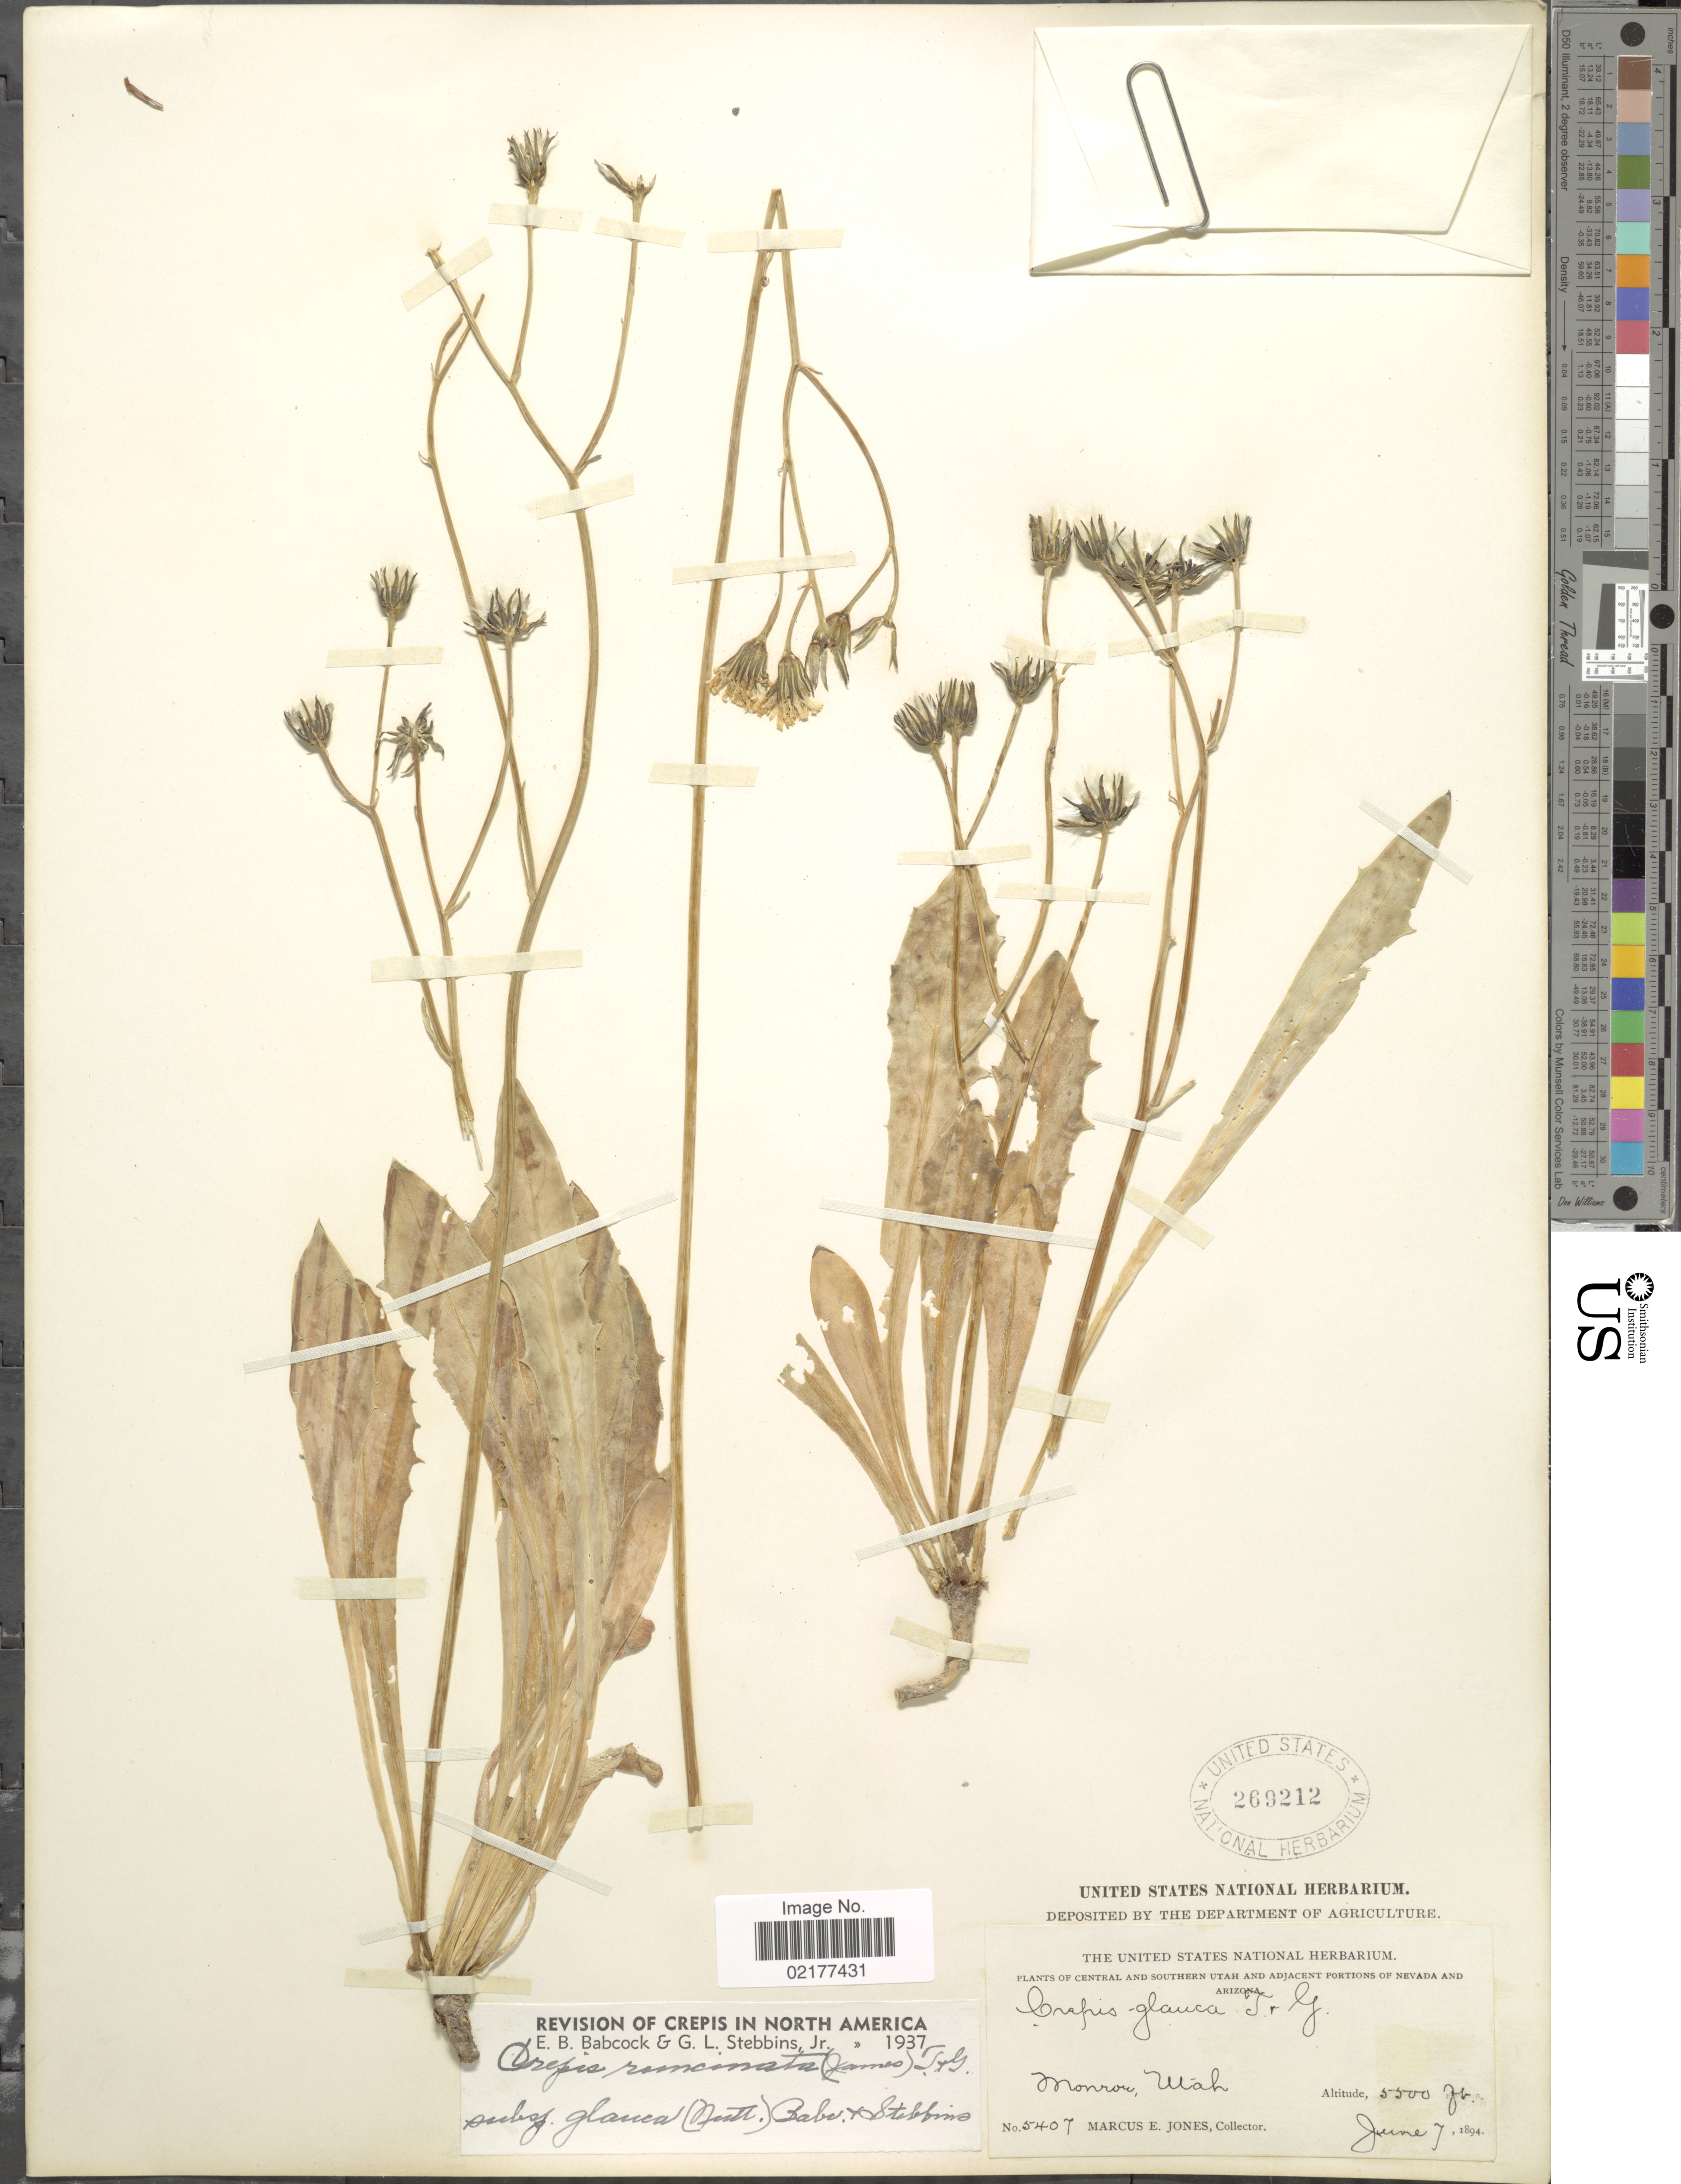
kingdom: Plantae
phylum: Tracheophyta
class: Magnoliopsida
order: Asterales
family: Asteraceae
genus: Crepis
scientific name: Crepis runcinata subsp. glauca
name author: (Nutt.) Babc. & Stebbins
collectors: M. E. Jones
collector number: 5407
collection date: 1894-06-07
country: United States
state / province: Utah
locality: Central and southern Utah. Monroe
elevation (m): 1676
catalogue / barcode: US 269212